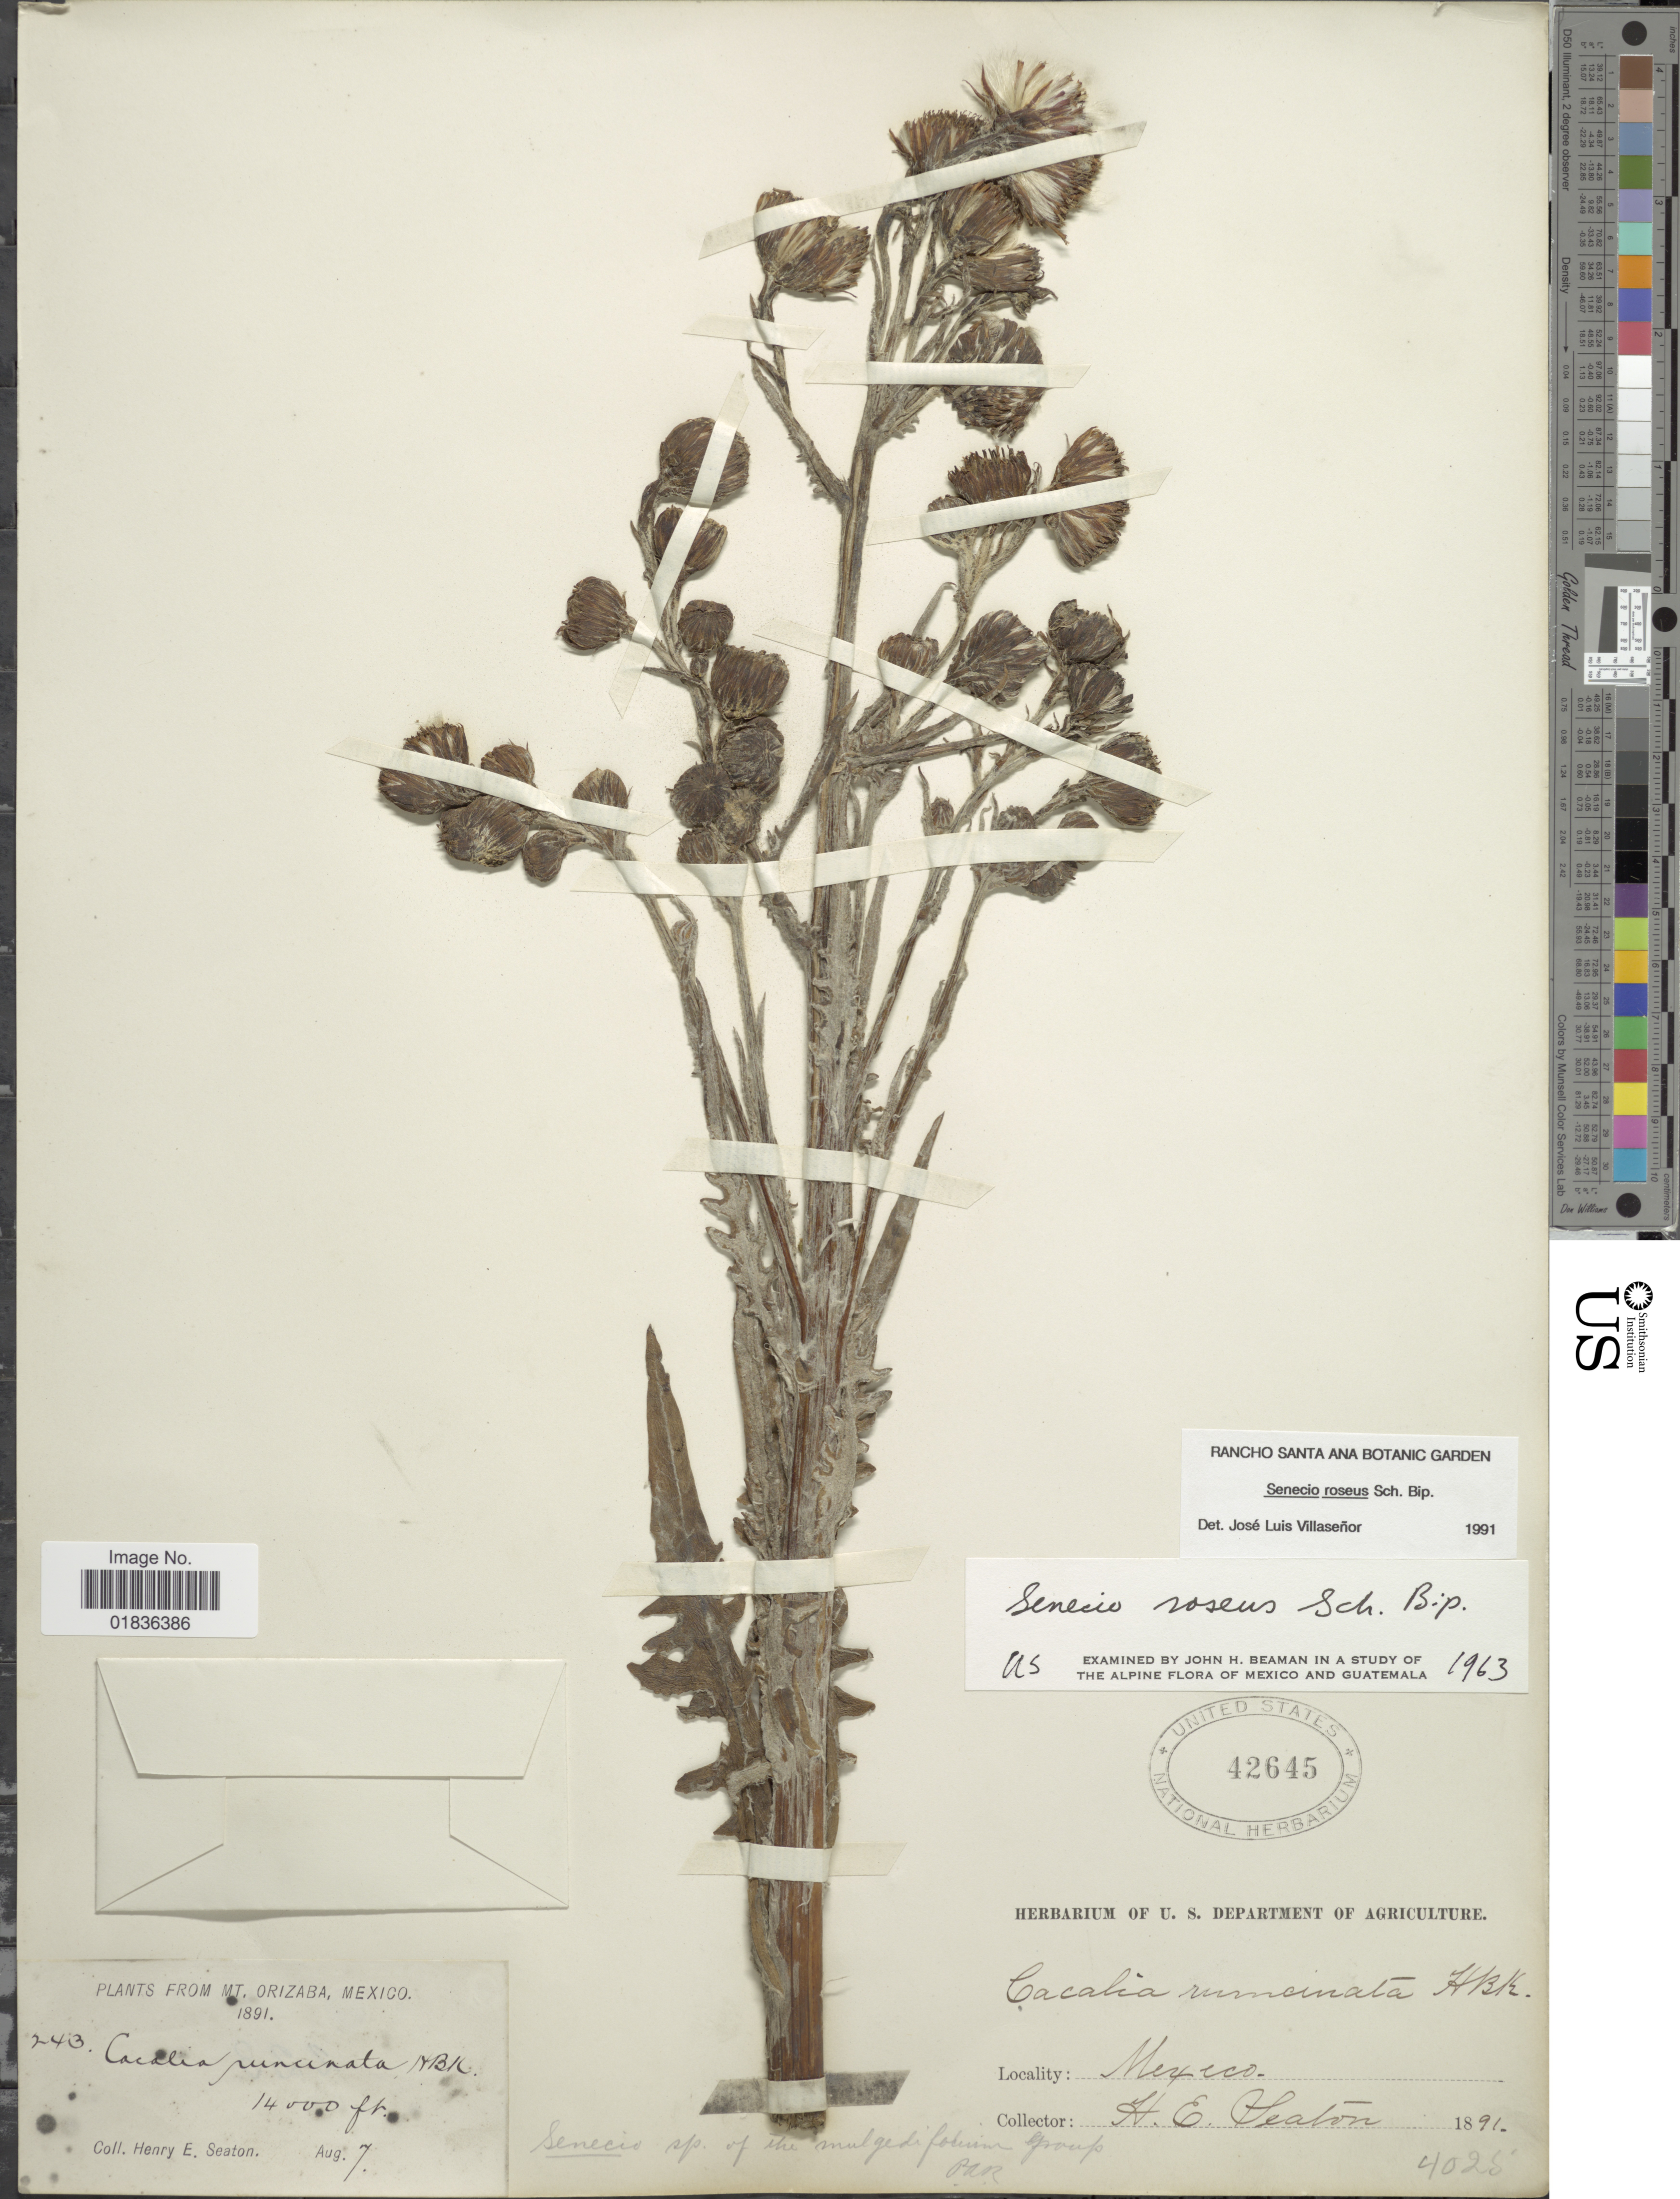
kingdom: Plantae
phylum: Tracheophyta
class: Magnoliopsida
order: Asterales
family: Asteraceae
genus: Senecio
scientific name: Senecio roseus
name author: Sch. Bip.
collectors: H. E. Seaton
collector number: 243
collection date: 1891-08-07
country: Mexico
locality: Mt. Orizaba.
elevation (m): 4267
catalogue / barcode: US 42645